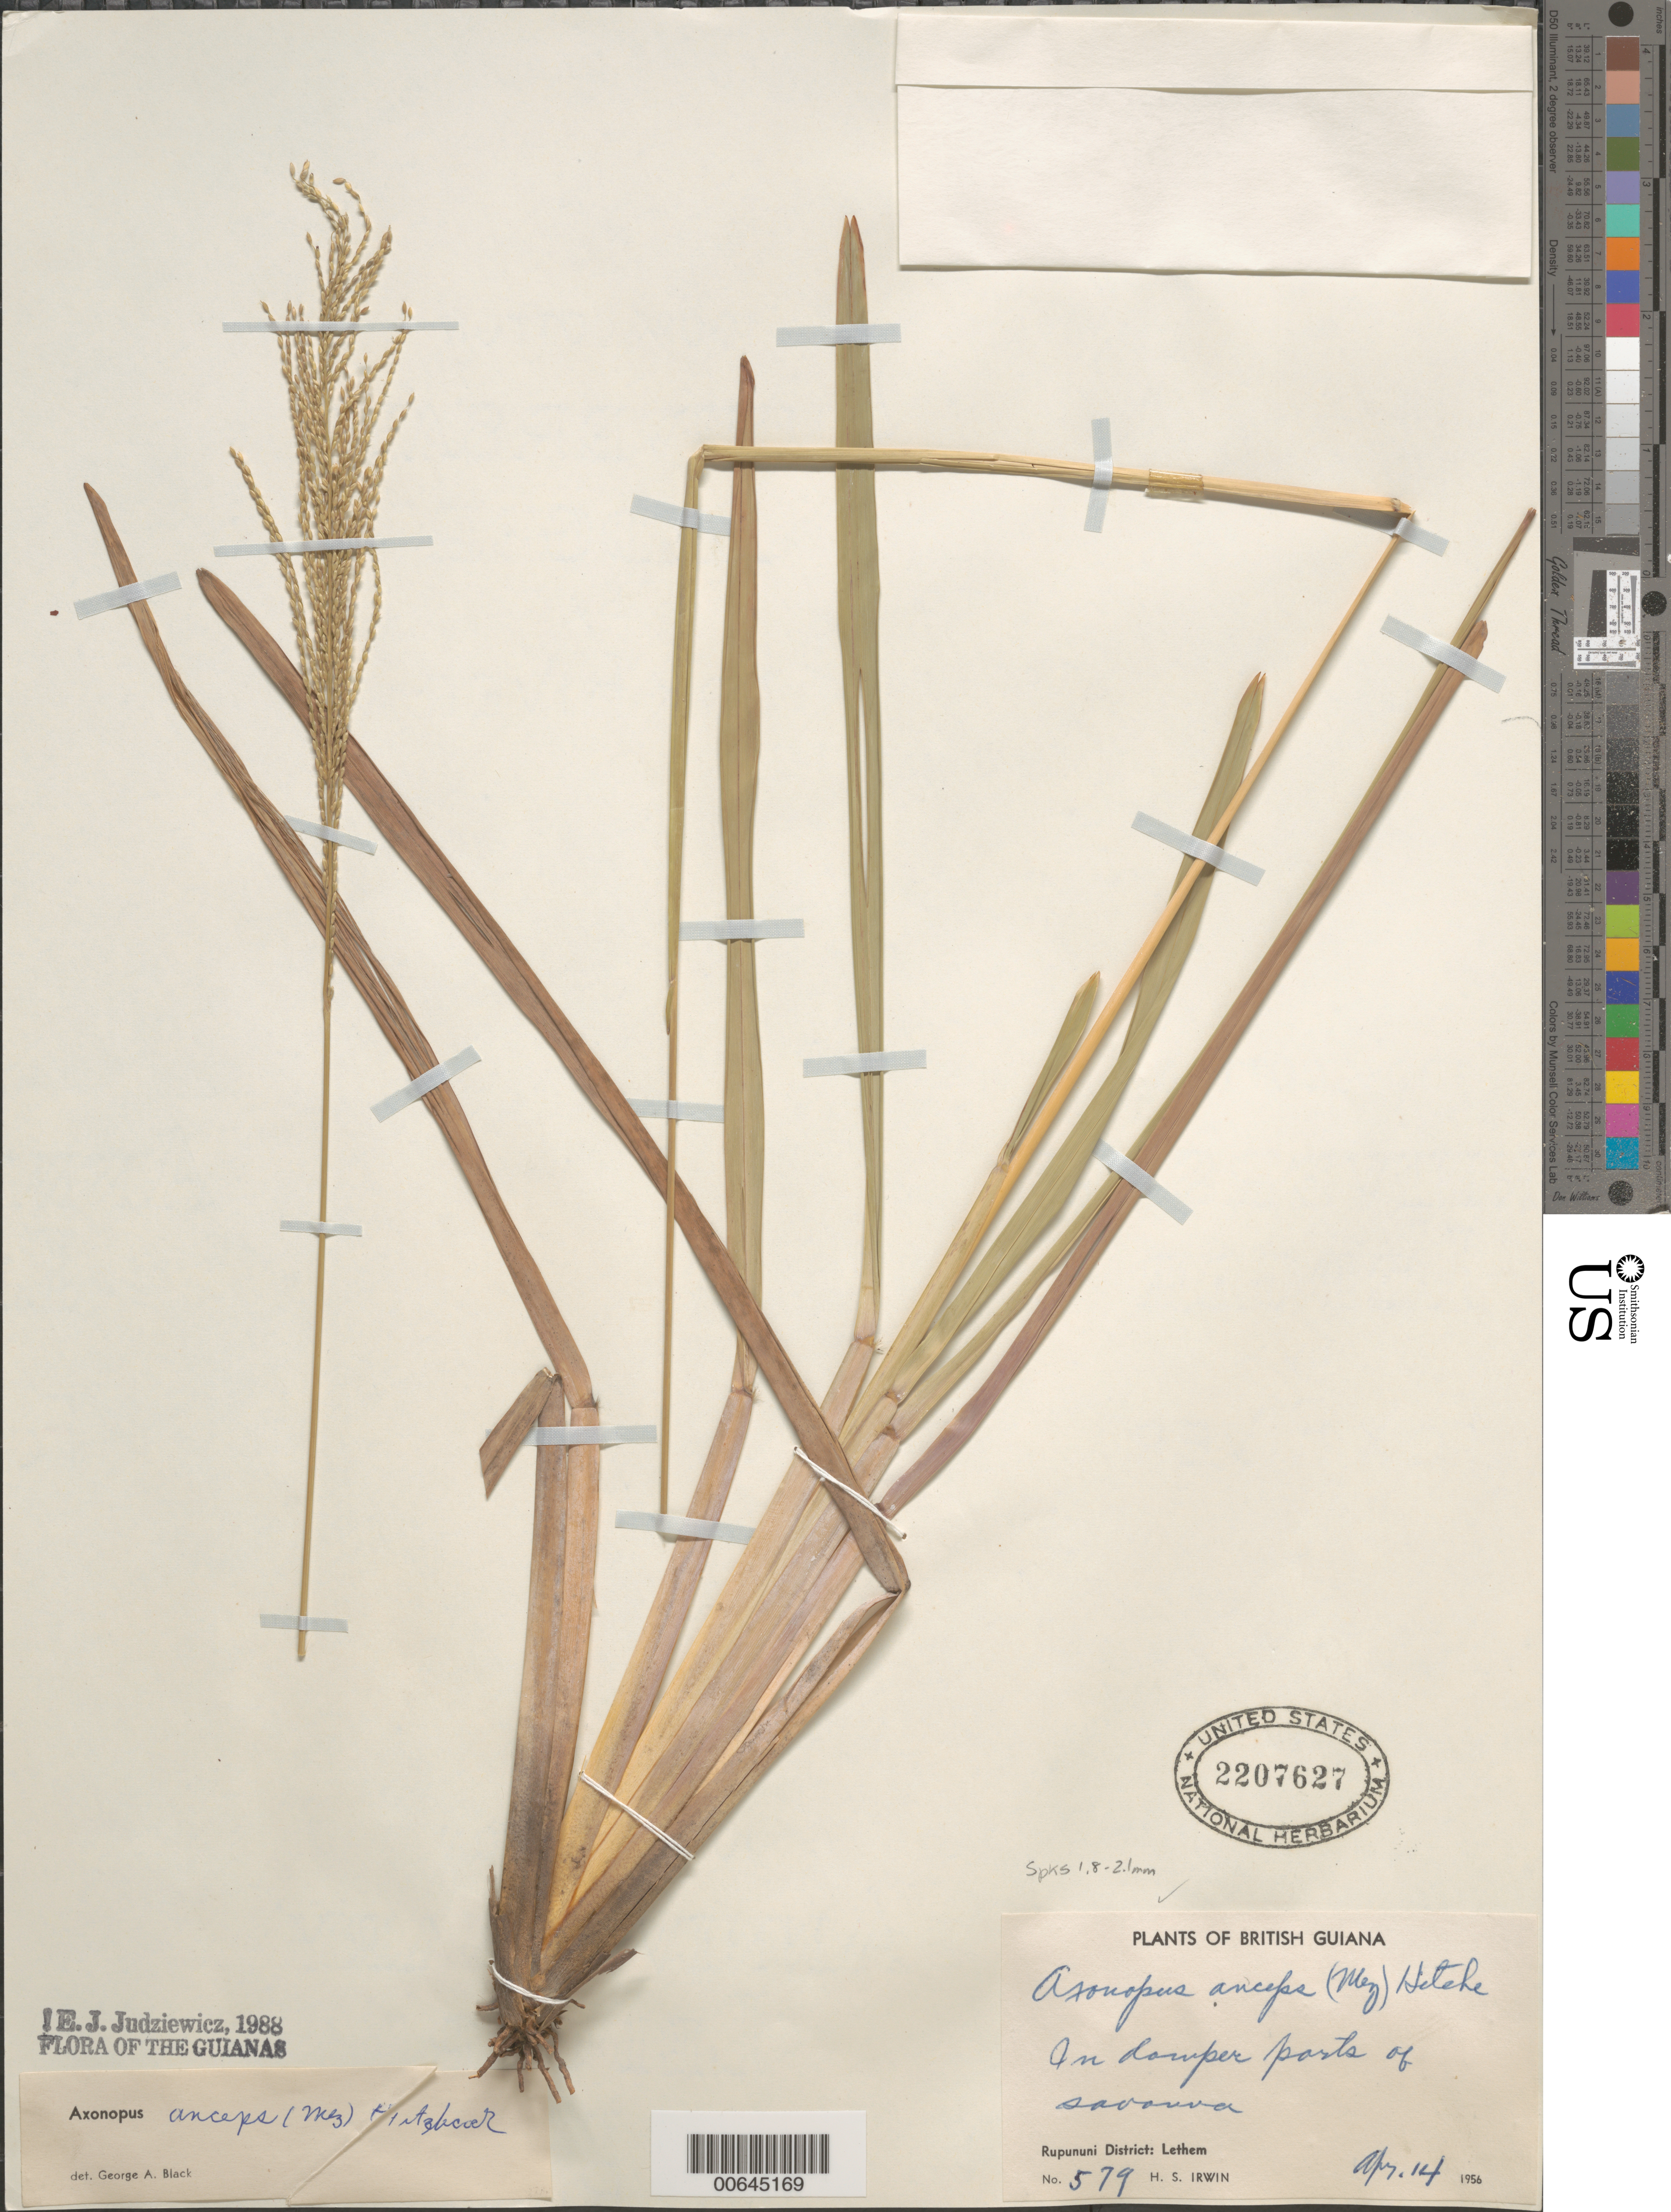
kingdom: Plantae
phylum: Tracheophyta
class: Liliopsida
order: Poales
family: Poaceae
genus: Axonopus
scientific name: Axonopus anceps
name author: (Mez) Hitchc.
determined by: Judziewicz, E. J.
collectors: H. Irwin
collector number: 579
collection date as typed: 14-Apr-56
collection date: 1956-04-14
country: Guyana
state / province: U. Takutu-U. Essequibo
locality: Rupununi Dist., Lethem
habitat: Damper part of savanna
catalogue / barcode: US 2207627